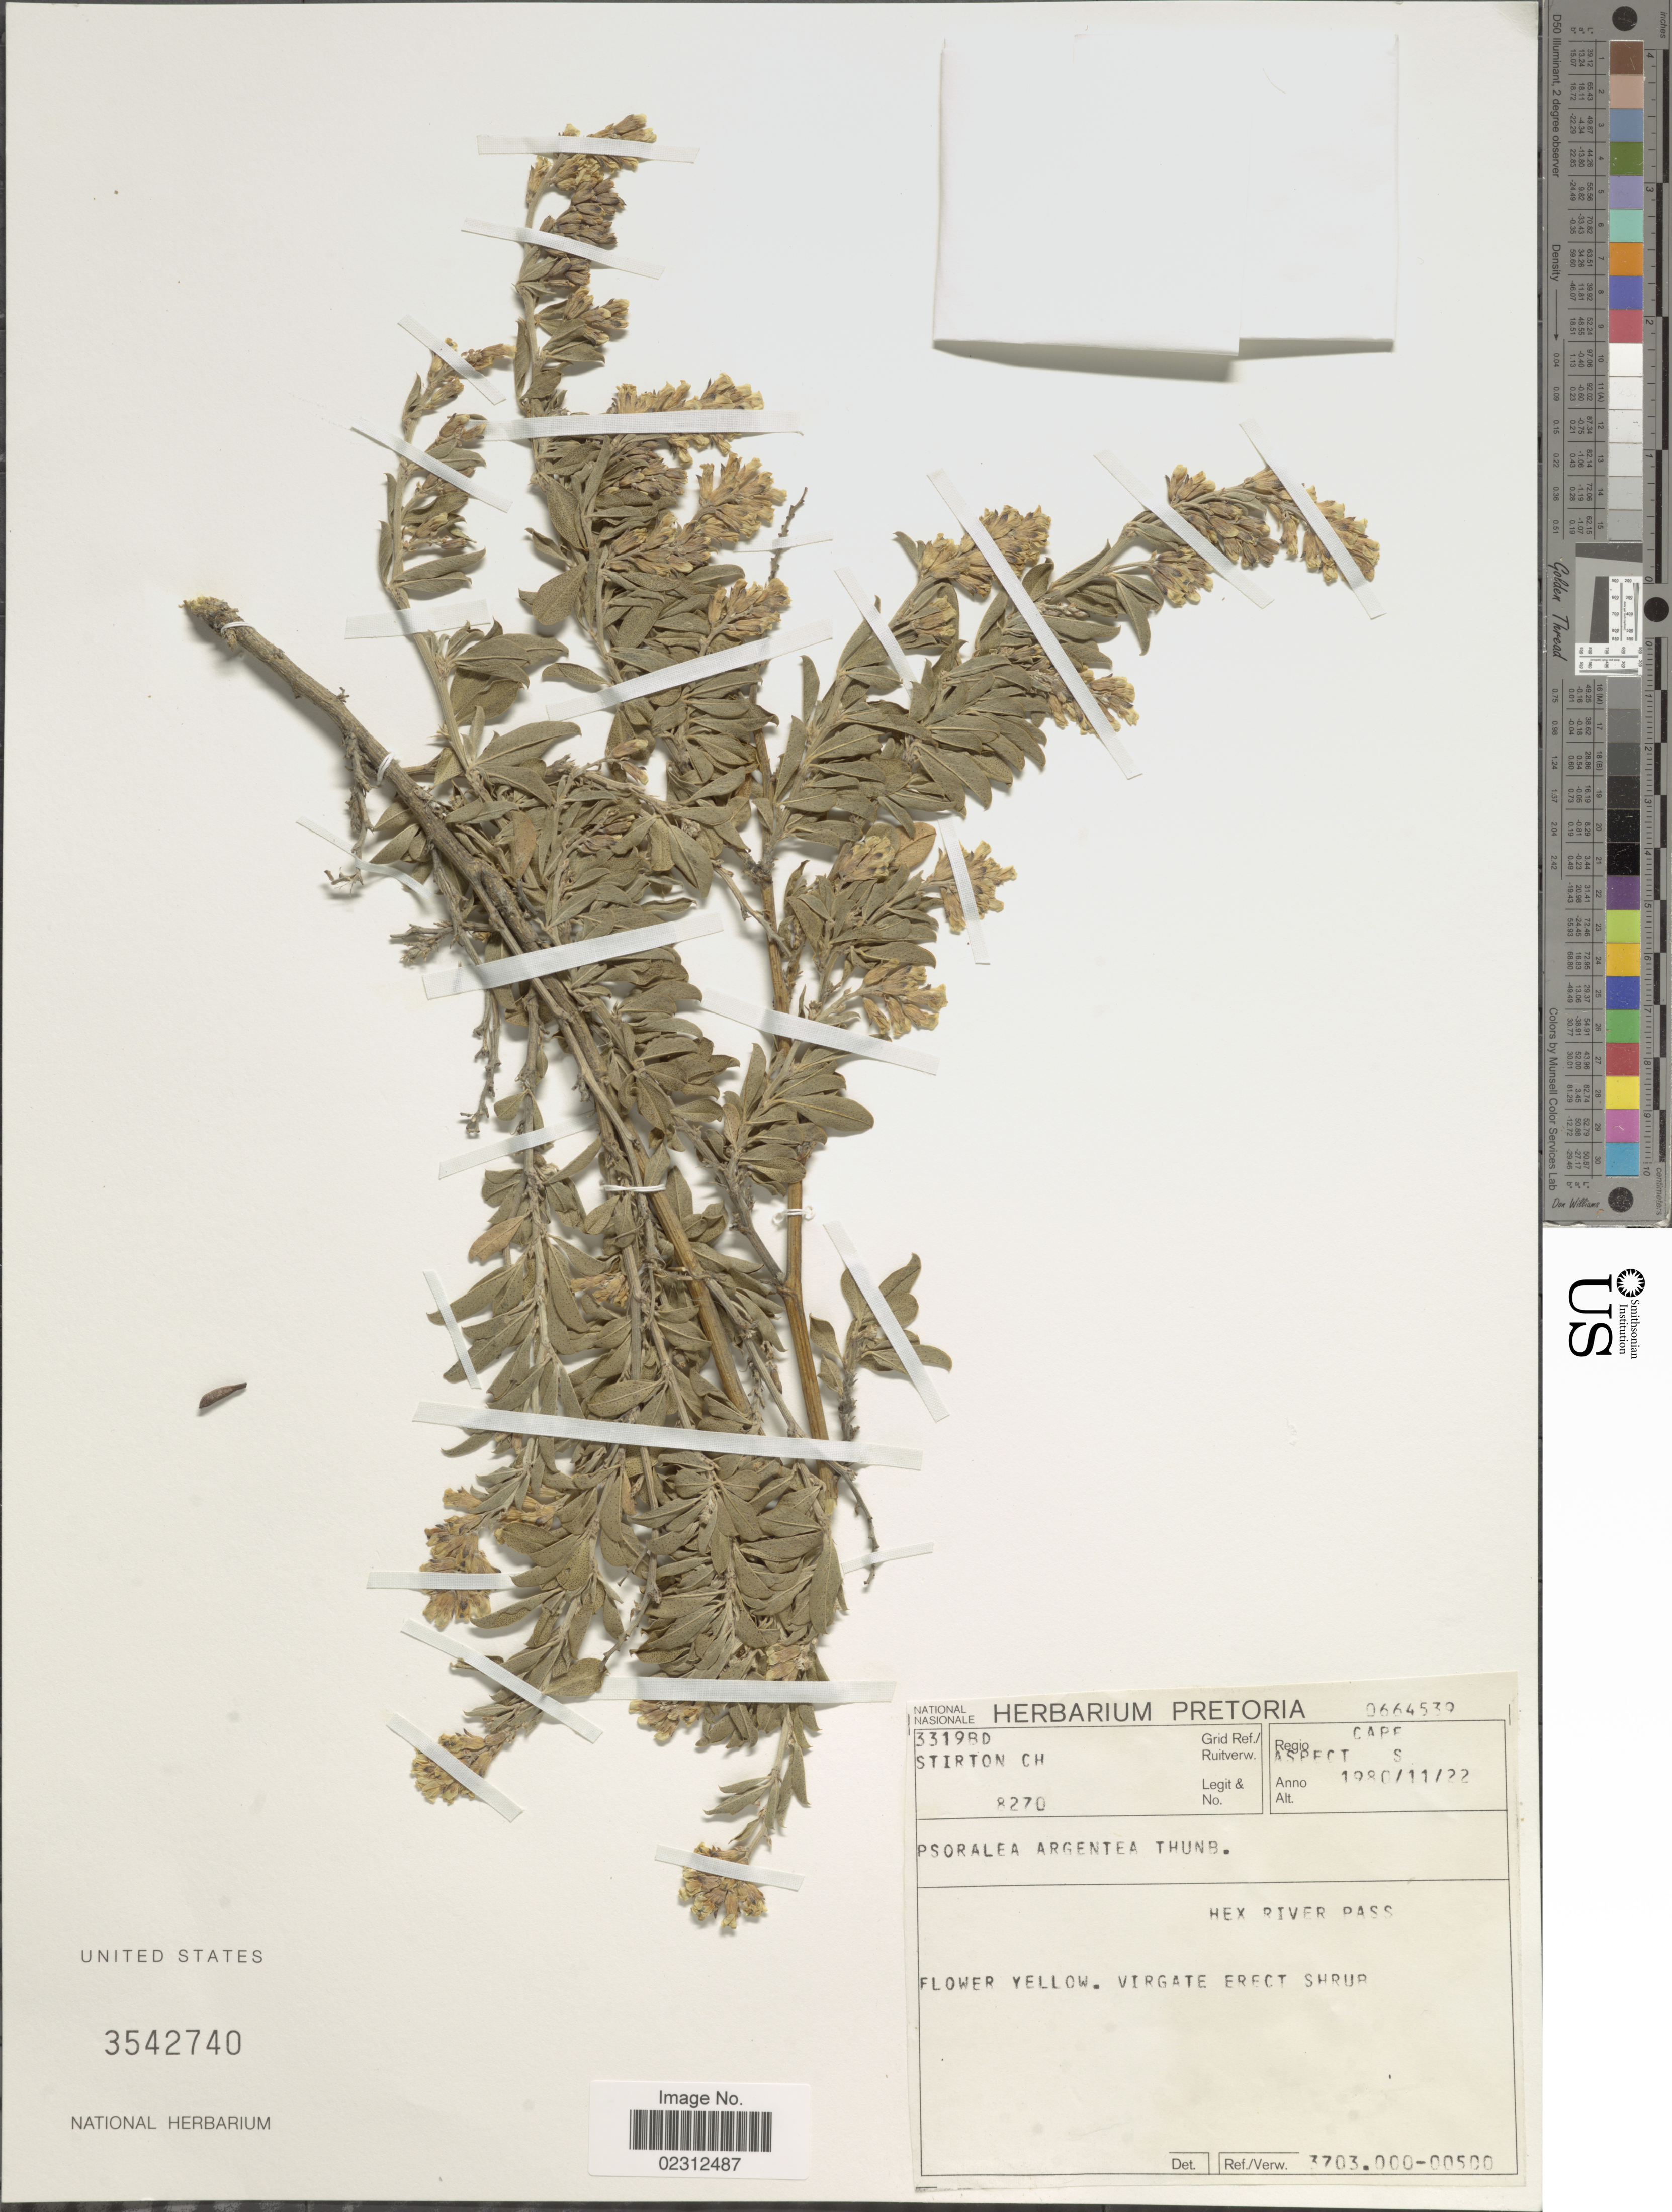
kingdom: Plantae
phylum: Tracheophyta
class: Magnoliopsida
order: Fabales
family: Fabaceae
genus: Psoralea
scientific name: Psoralea argentea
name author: Thunb.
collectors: C. H. Stirton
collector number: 8270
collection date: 1980-11-22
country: South Africa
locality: Cape, Hex River Pass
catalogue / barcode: US 3542740